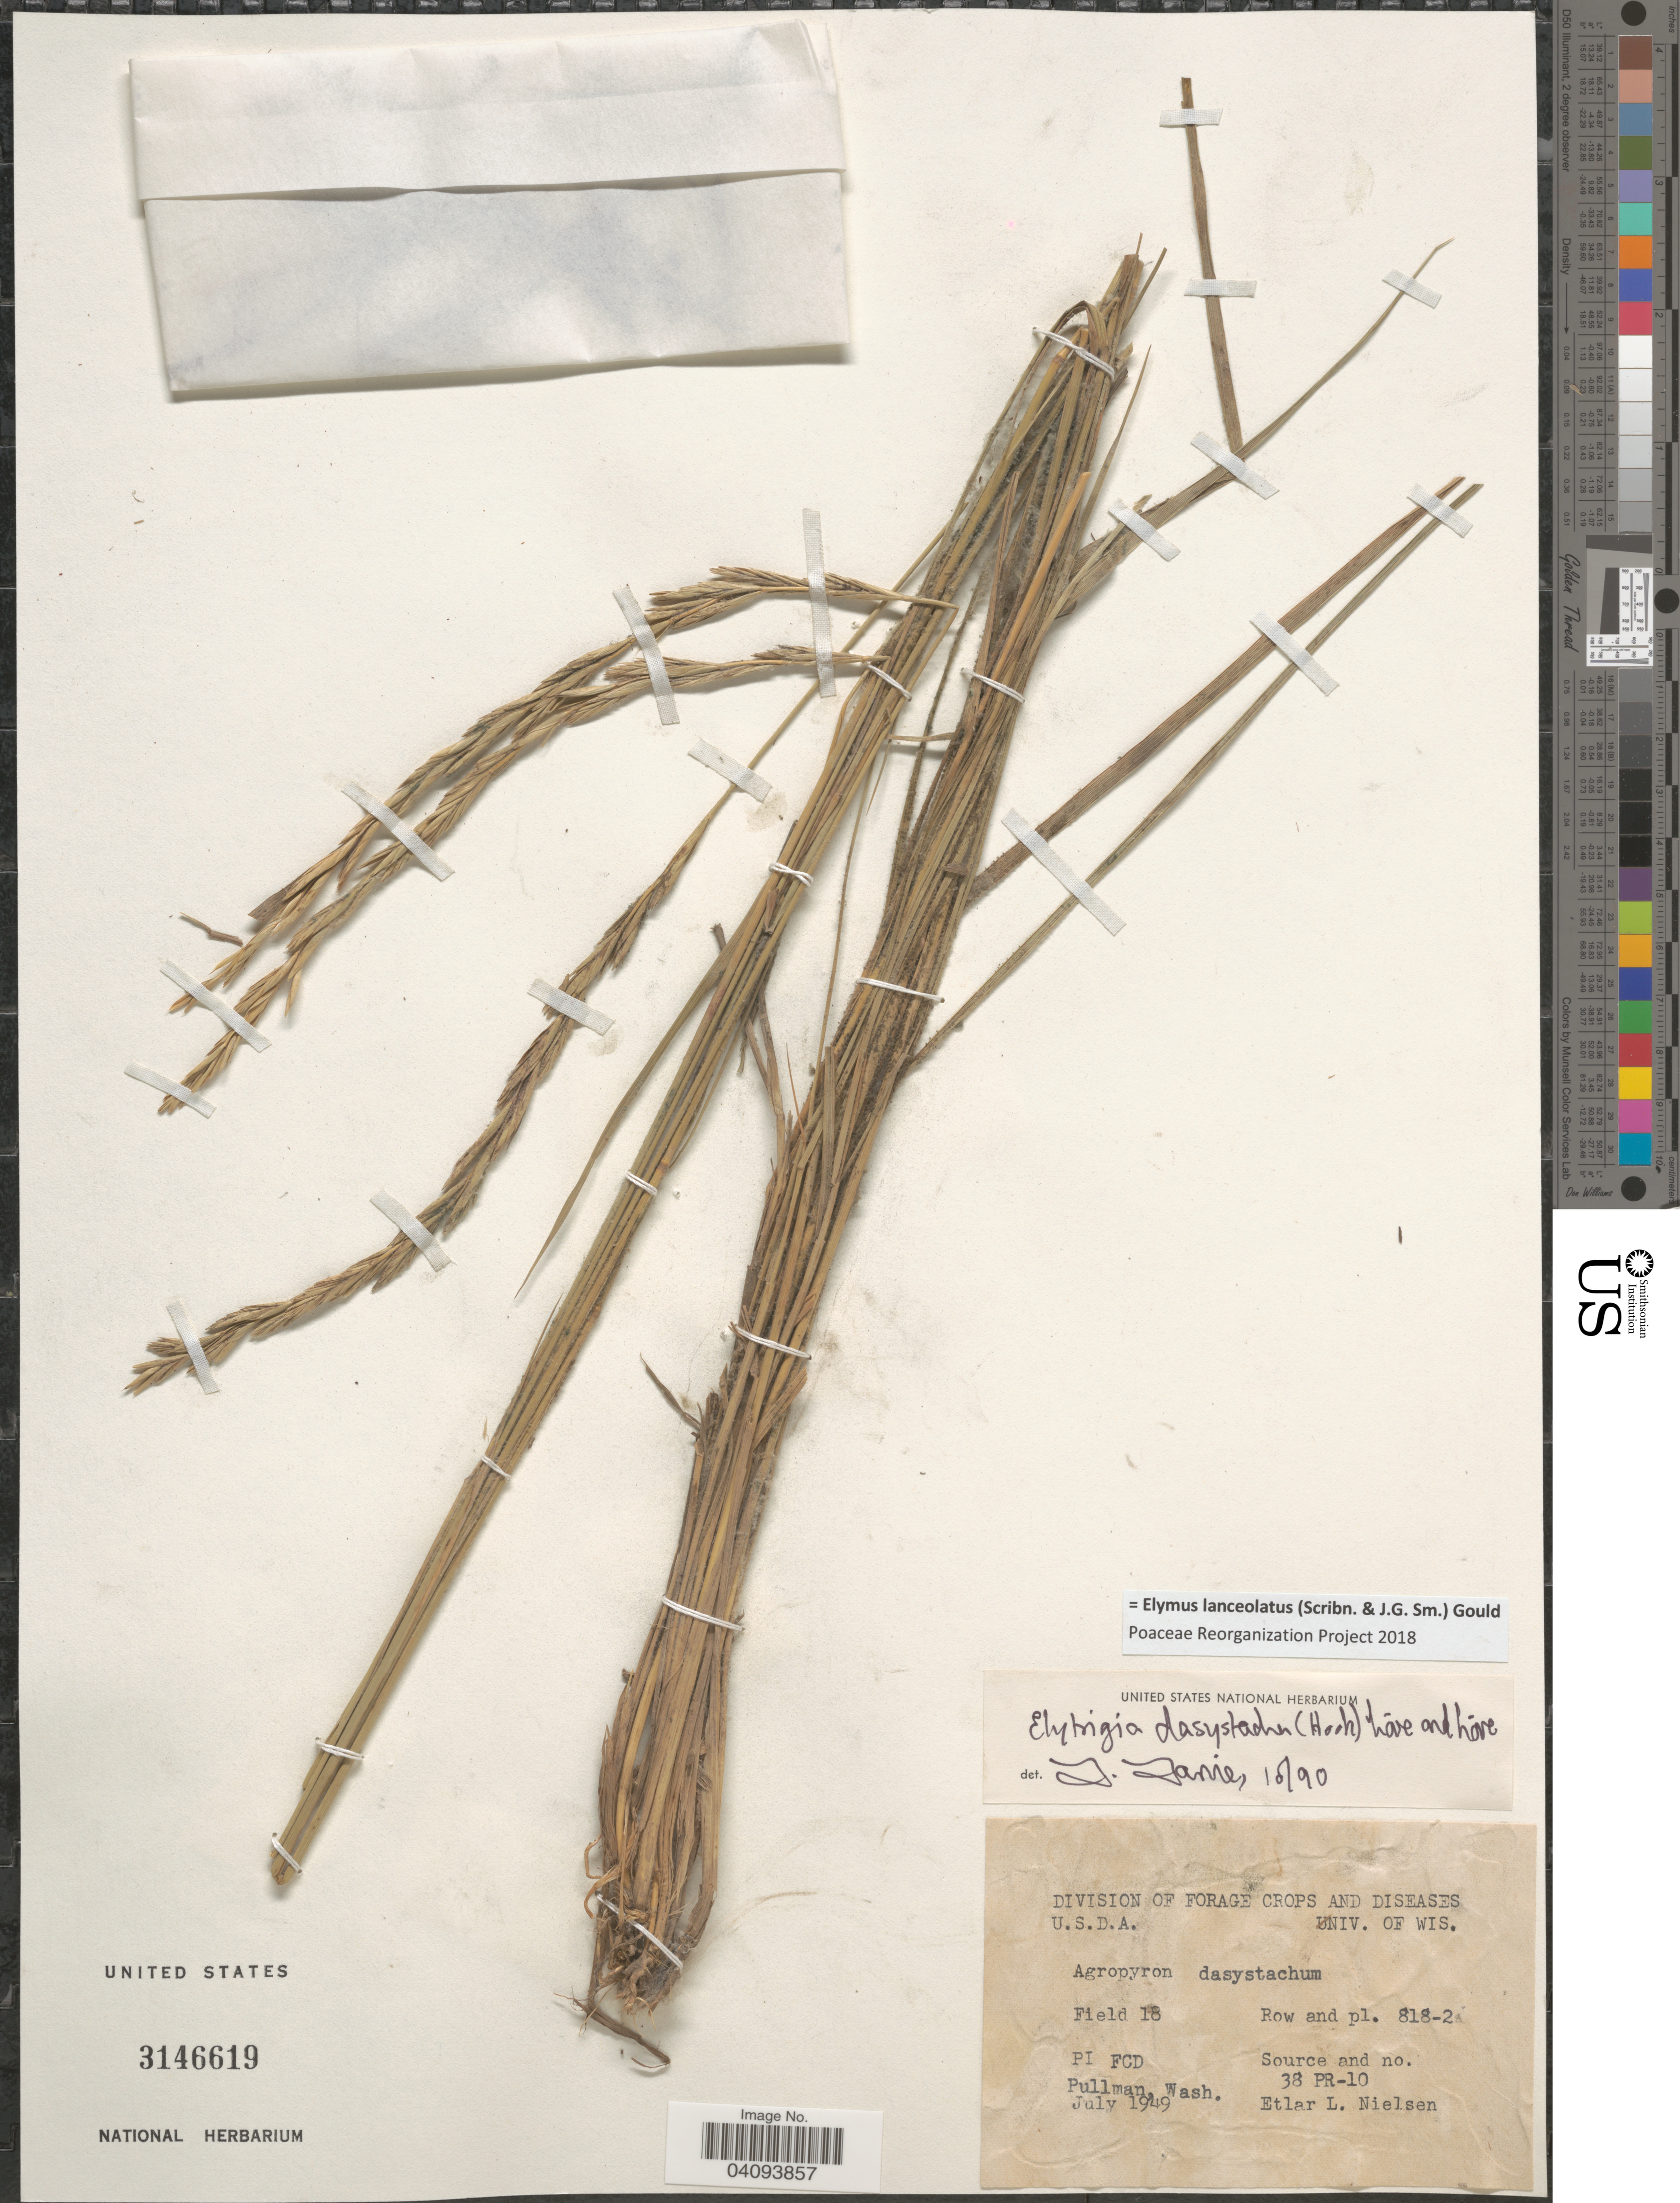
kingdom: Plantae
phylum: Tracheophyta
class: Liliopsida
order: Poales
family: Poaceae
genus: Elymus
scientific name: Elymus lanceolatus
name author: (Scribn. & J.G. Sm.) Gould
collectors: E. L. Nielsen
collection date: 1949-07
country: United States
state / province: Washington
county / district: Whitman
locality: Field 18 Row and pl. 818-2. PI FCD Pullman.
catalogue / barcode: US 3146619